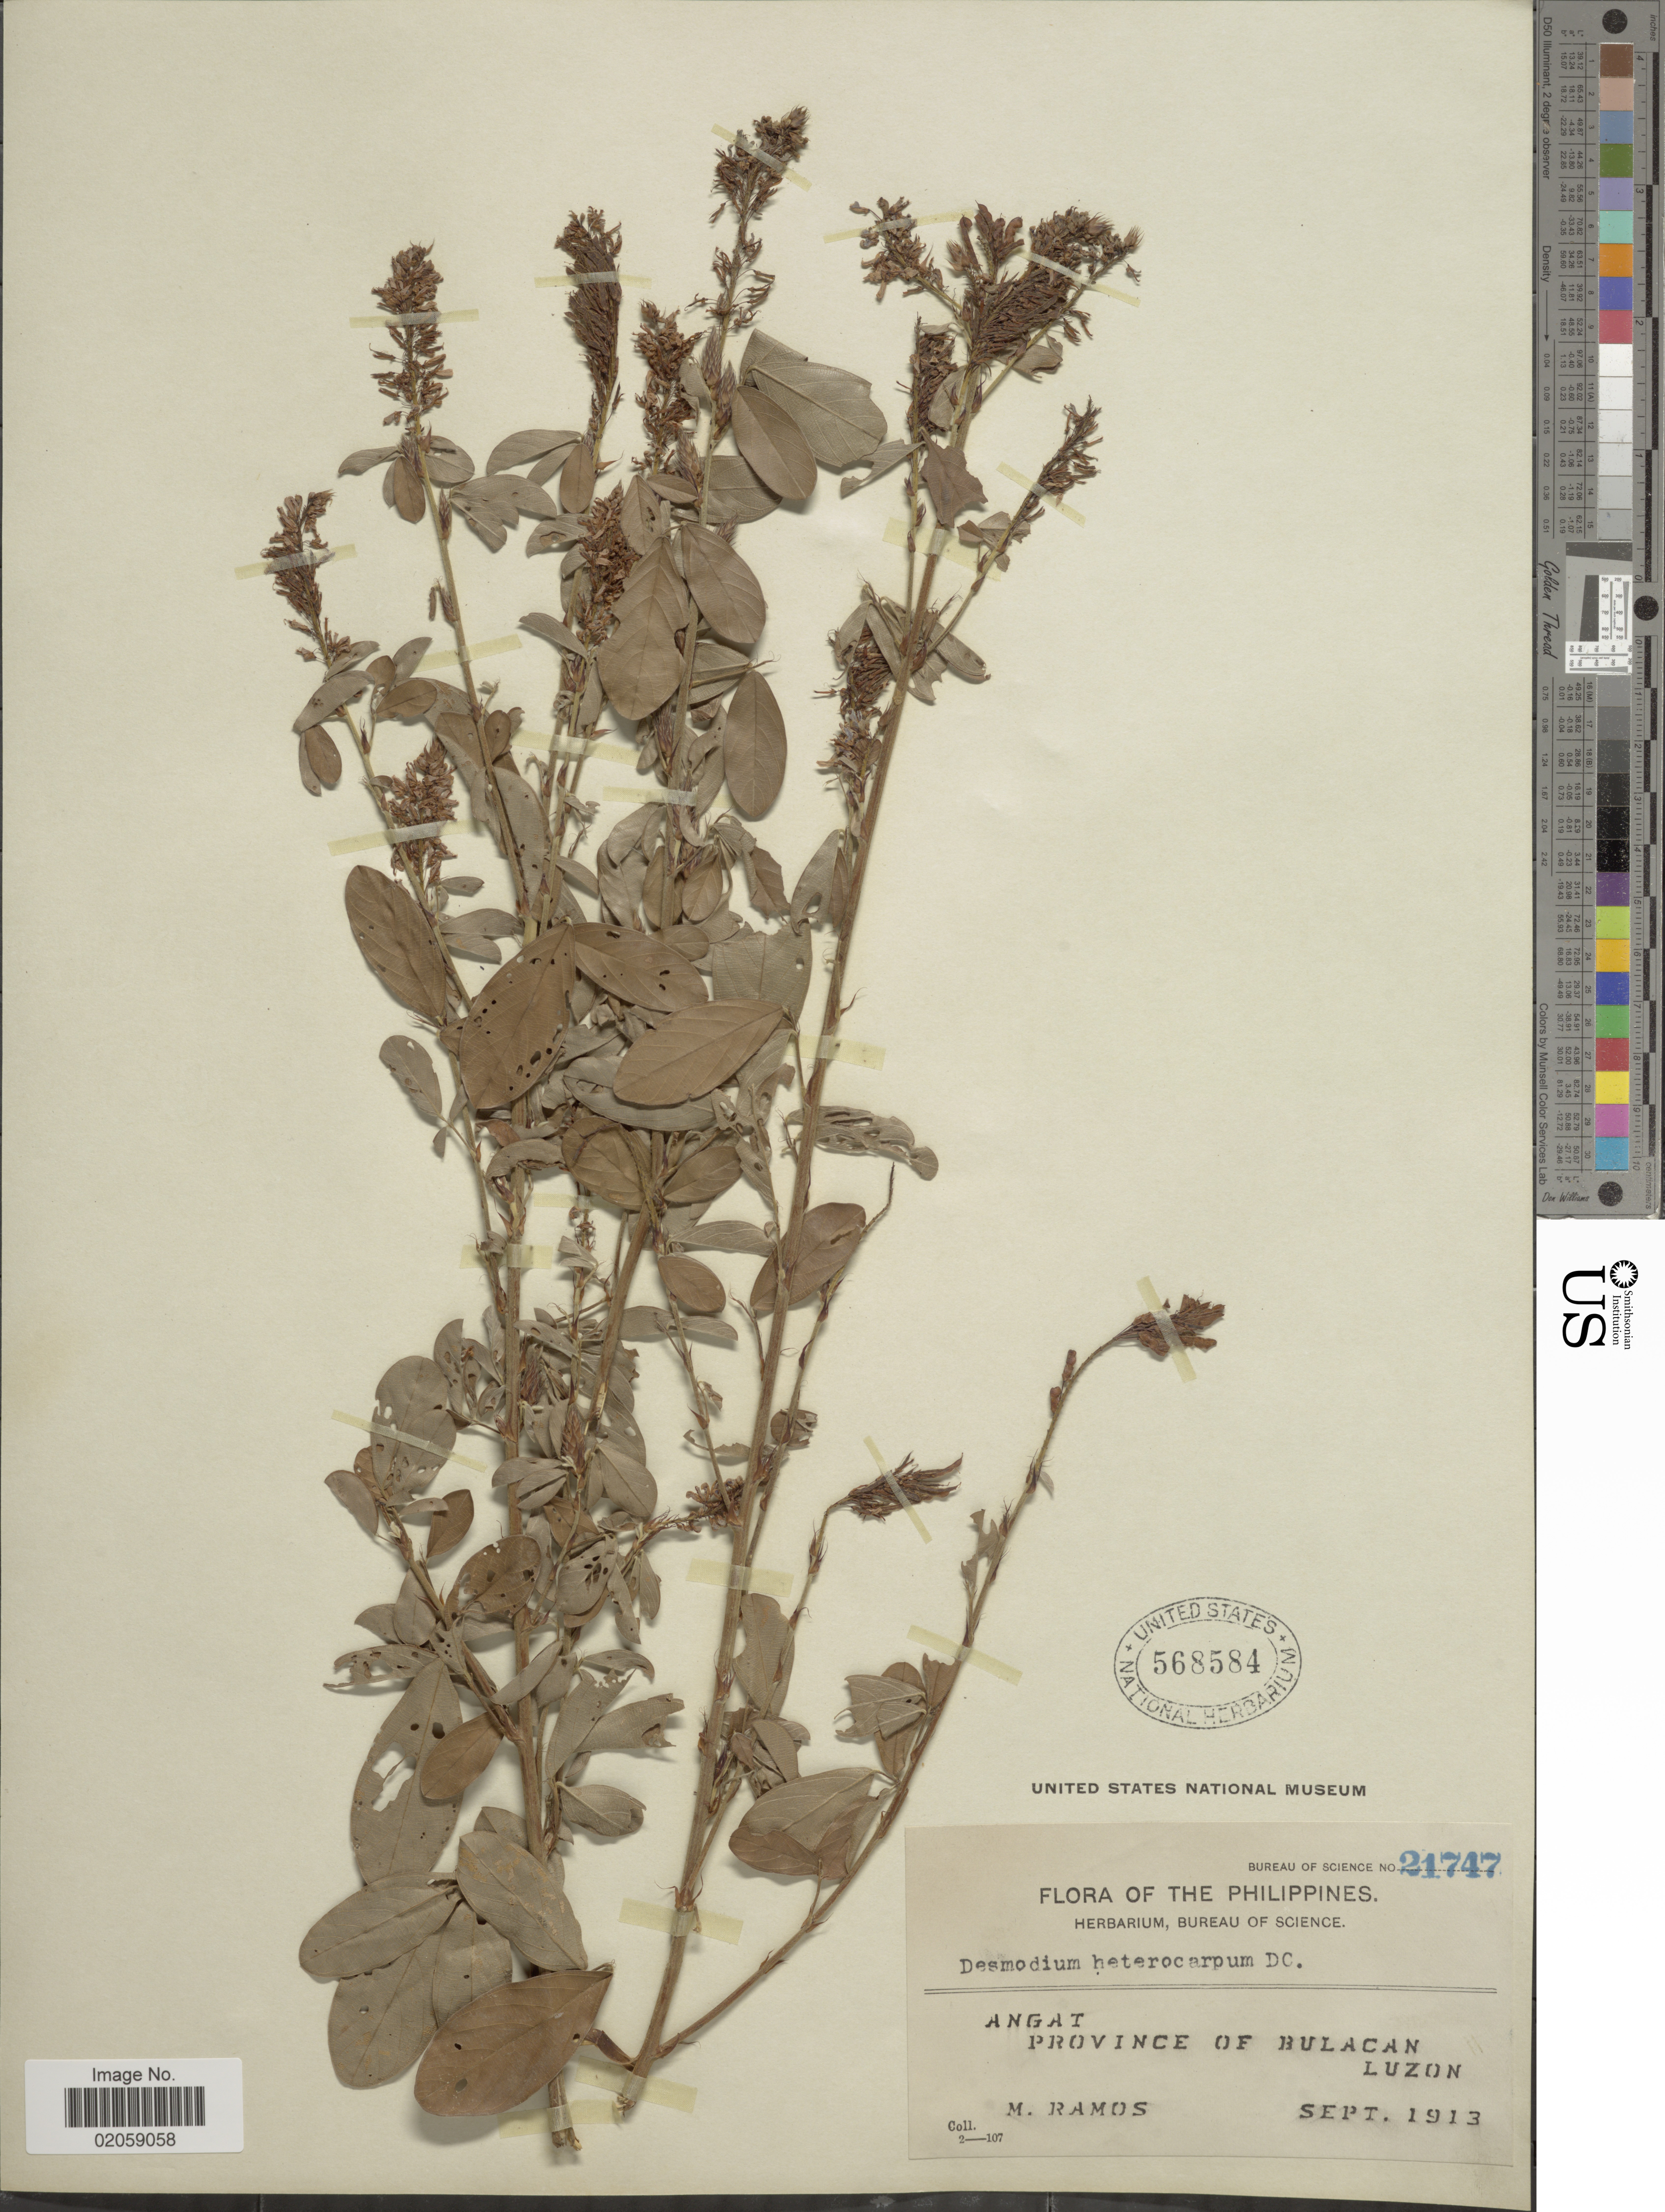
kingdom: Plantae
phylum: Tracheophyta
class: Magnoliopsida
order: Fabales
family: Fabaceae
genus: Grona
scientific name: Grona heterocarpos var. strigosa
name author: (Meeuwen) H. Ohashi & K. Ohashi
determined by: Strong, Mark T., (BOT), Smithsonian Institution - National Museum of Natural History (UNITED STATES)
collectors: M. Ramos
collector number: Bureau of Science 21747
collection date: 1913-09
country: Philippines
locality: Angat. Province of Bulacan. Luzon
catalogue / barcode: US 568584